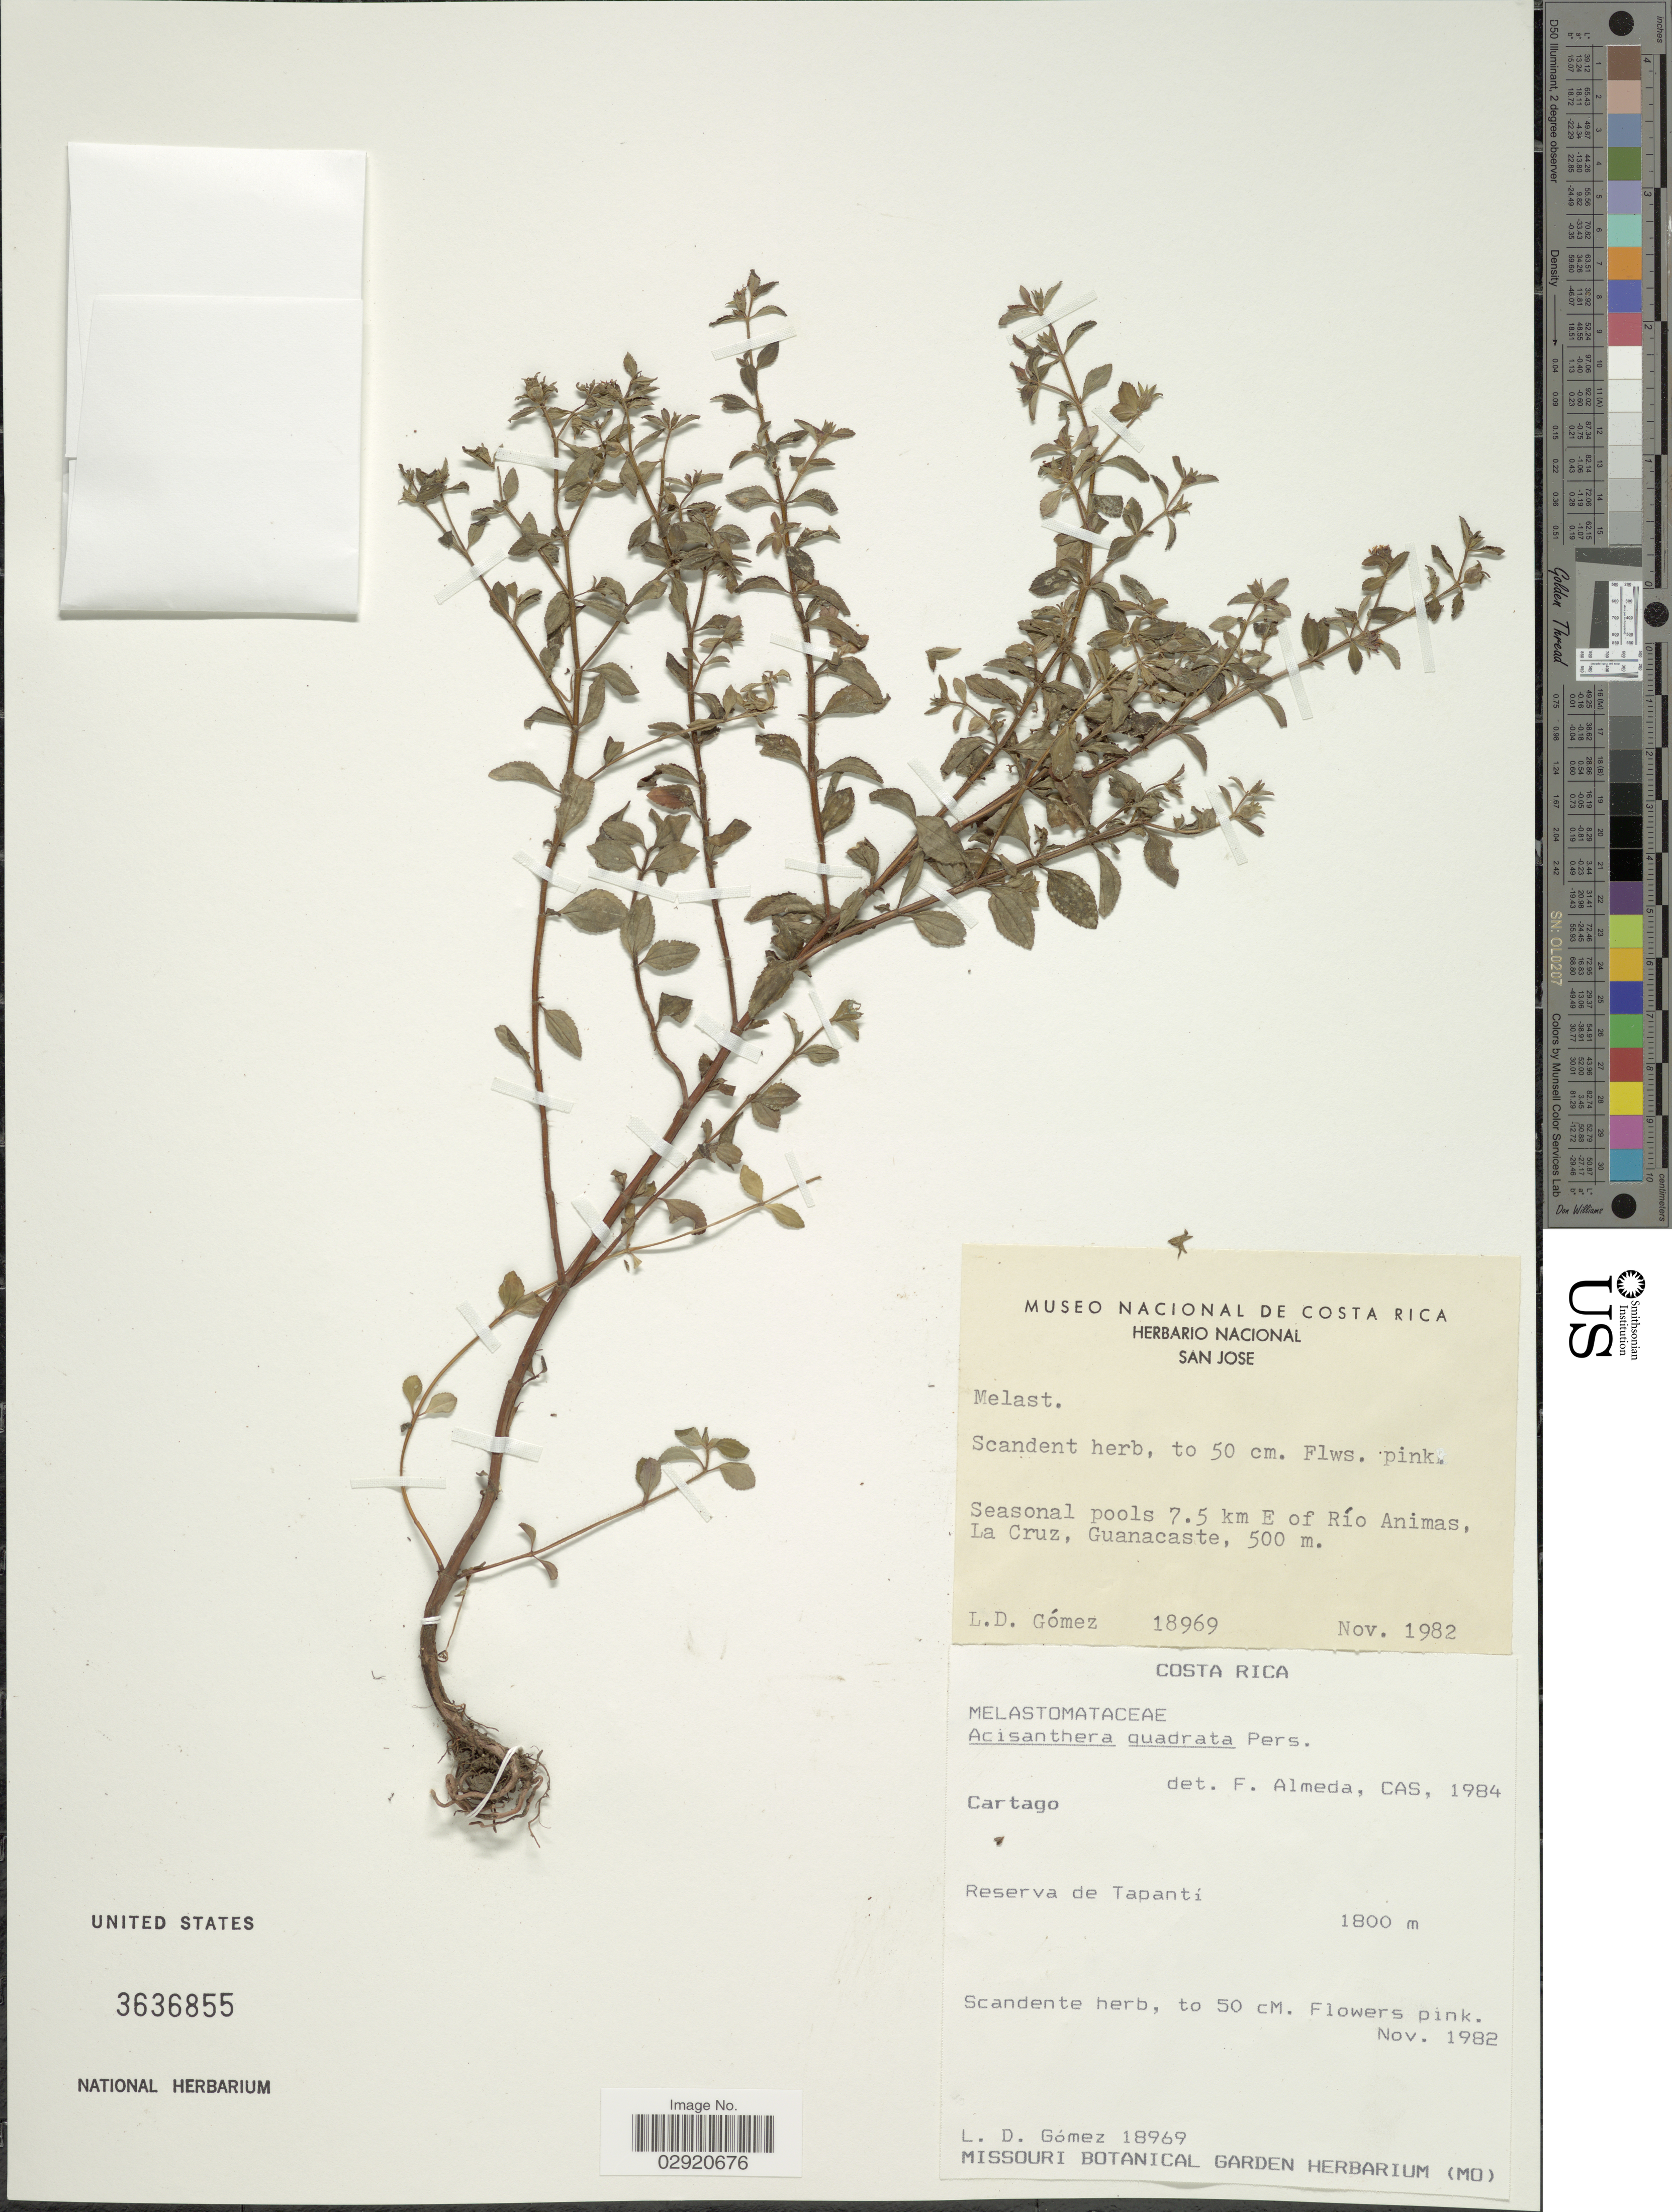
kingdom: Plantae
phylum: Tracheophyta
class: Magnoliopsida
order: Myrtales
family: Melastomataceae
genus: Acisanthera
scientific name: Acisanthera erecta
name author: Gleason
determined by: Nunes da Silva, Diego, (RB), Jardim Botanico do Rio de Janeiro - Herbario (BRAZIL)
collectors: L. D. Gómez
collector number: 18969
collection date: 1982-11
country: Costa Rica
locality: Seasonal pools 7.5 km E of Río Animas, La Cruz, Guanacaste. Cartago. Reserva de Tapantí.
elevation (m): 500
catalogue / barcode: US 3636855